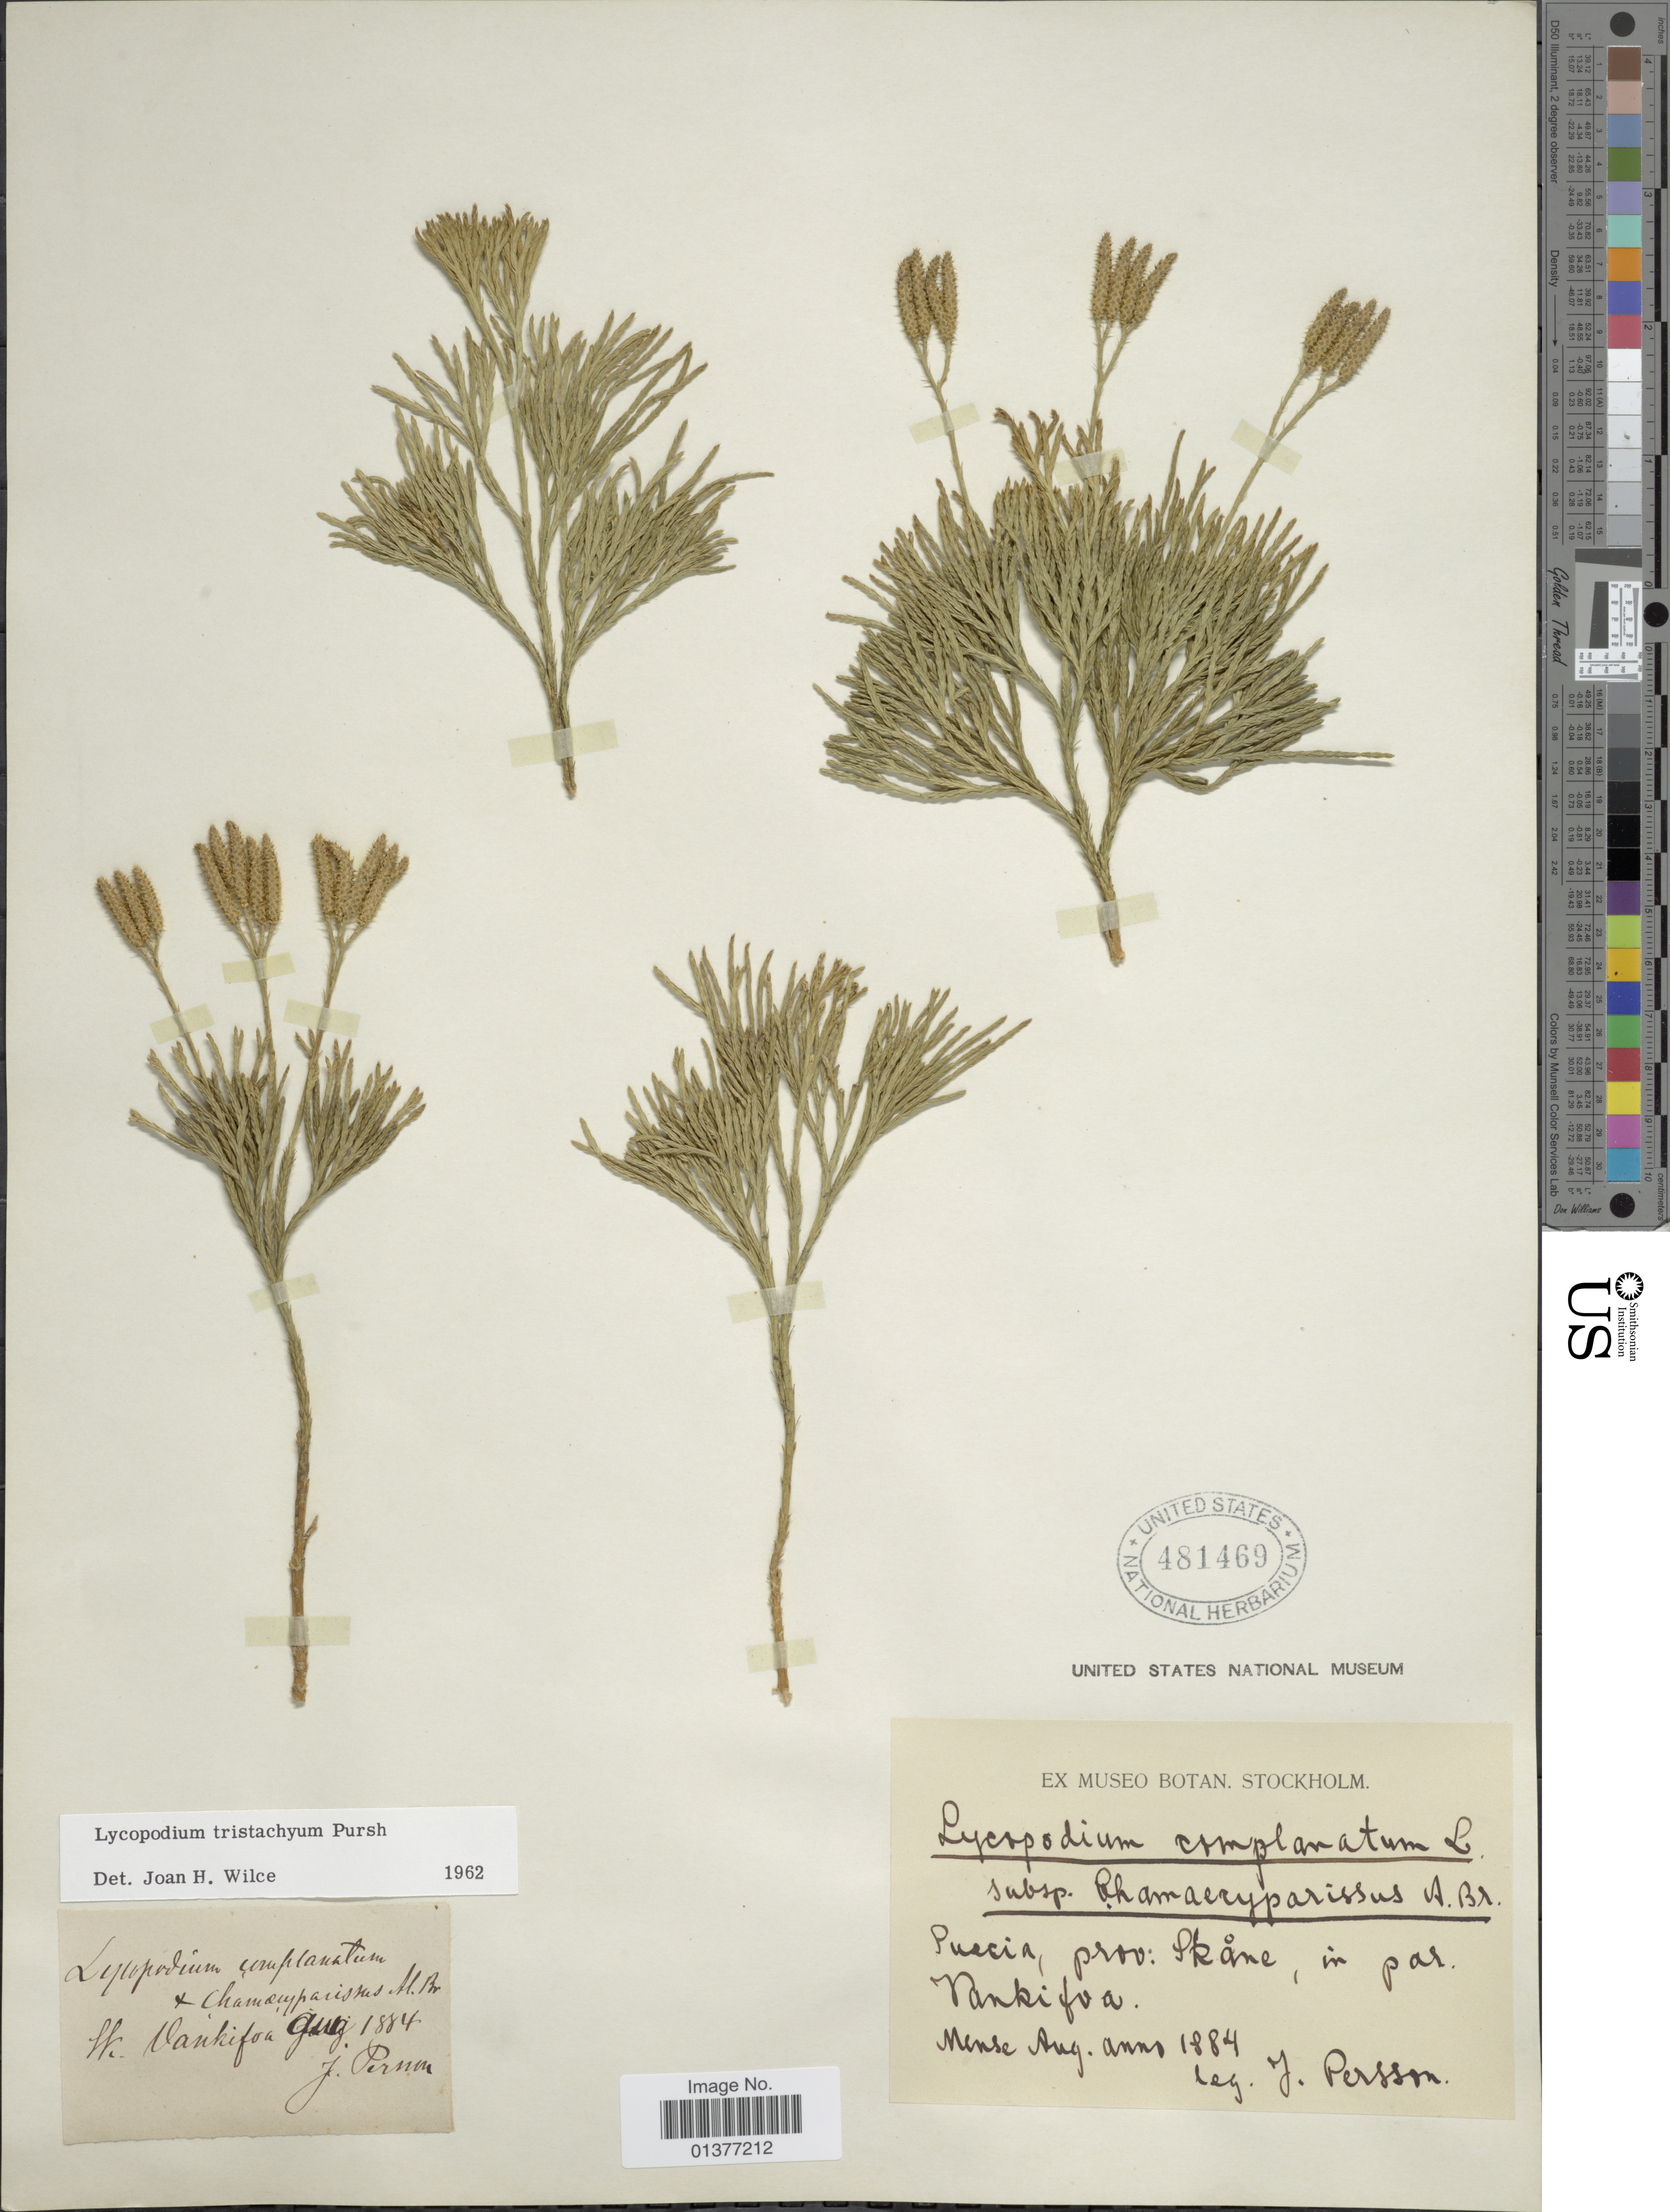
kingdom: Plantae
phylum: Tracheophyta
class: Lycopodiopsida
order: Lycopodiales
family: Lycopodiaceae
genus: Diphasiastrum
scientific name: Diphasiastrum tristachyum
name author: (Pursh) Holub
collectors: J. Persson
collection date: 1884-08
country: Sweden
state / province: Skåne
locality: Vankiva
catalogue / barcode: US 481469